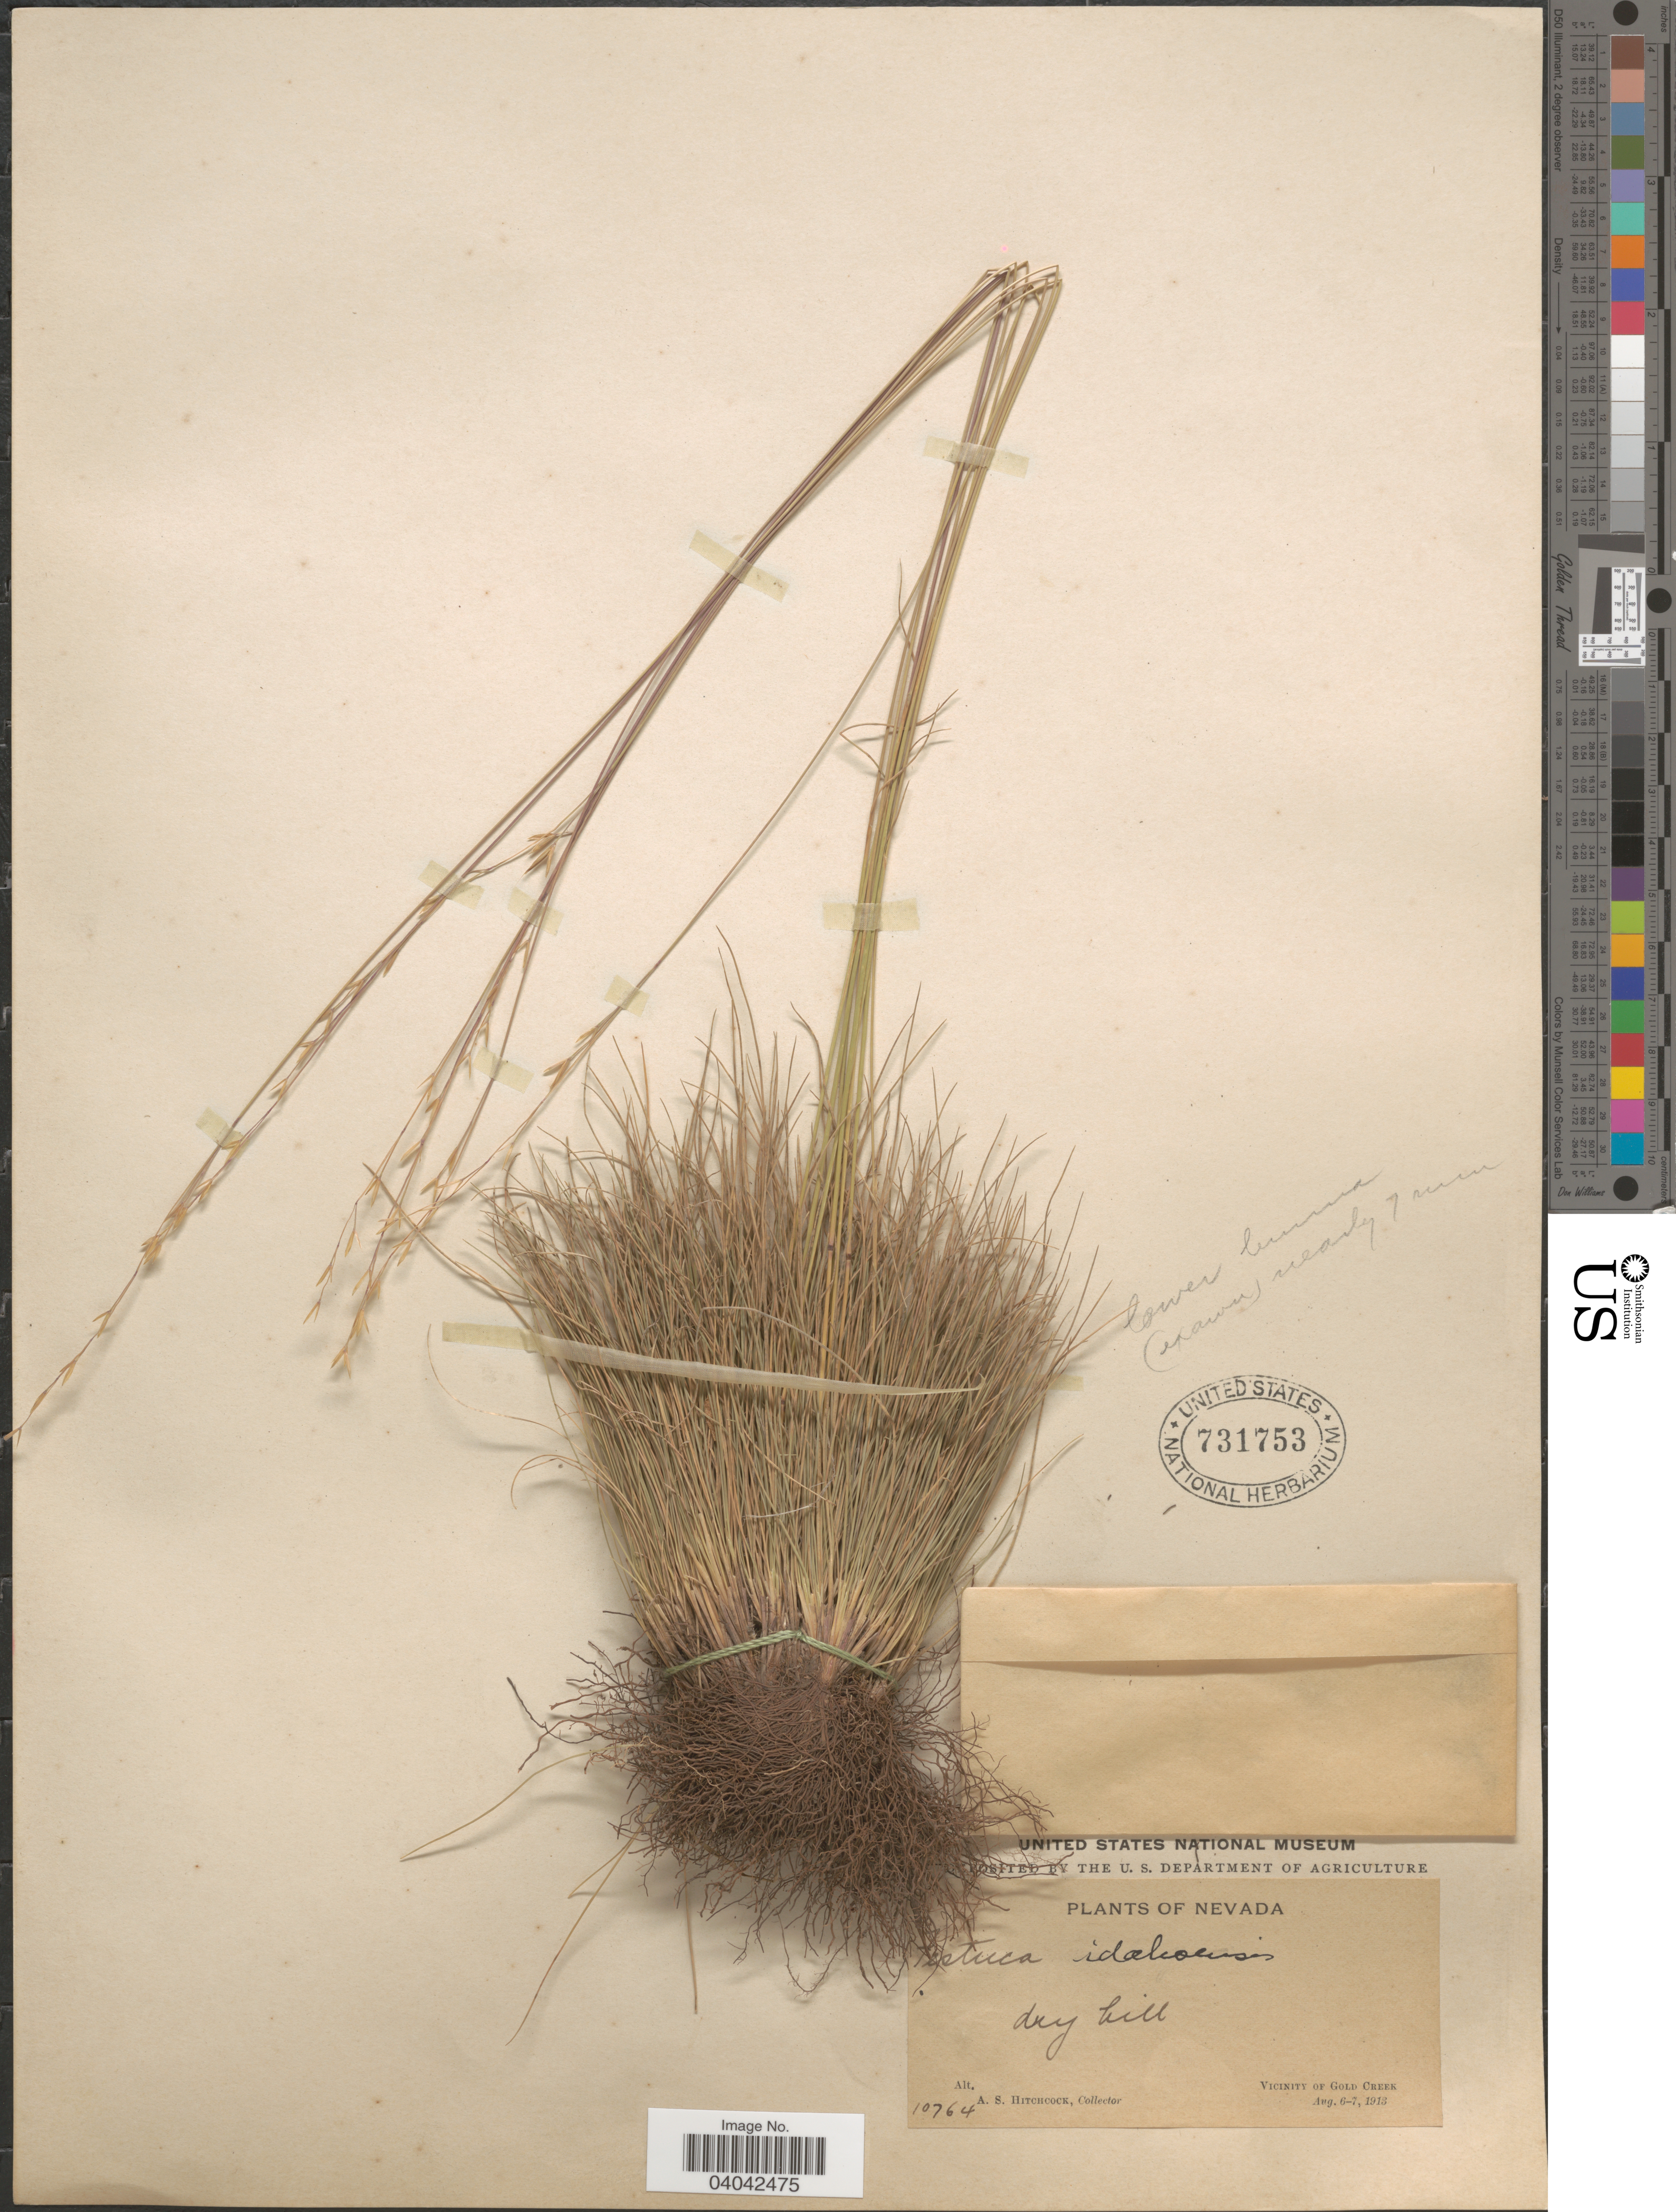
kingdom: Plantae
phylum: Tracheophyta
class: Liliopsida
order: Poales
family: Poaceae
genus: Festuca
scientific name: Festuca idahoensis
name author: Elmer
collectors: A. S. Hitchcock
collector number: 10764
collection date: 1913-08-06/1913-08-07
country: United States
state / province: Nevada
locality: Vicinity of Gold Creek.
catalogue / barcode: US 731753